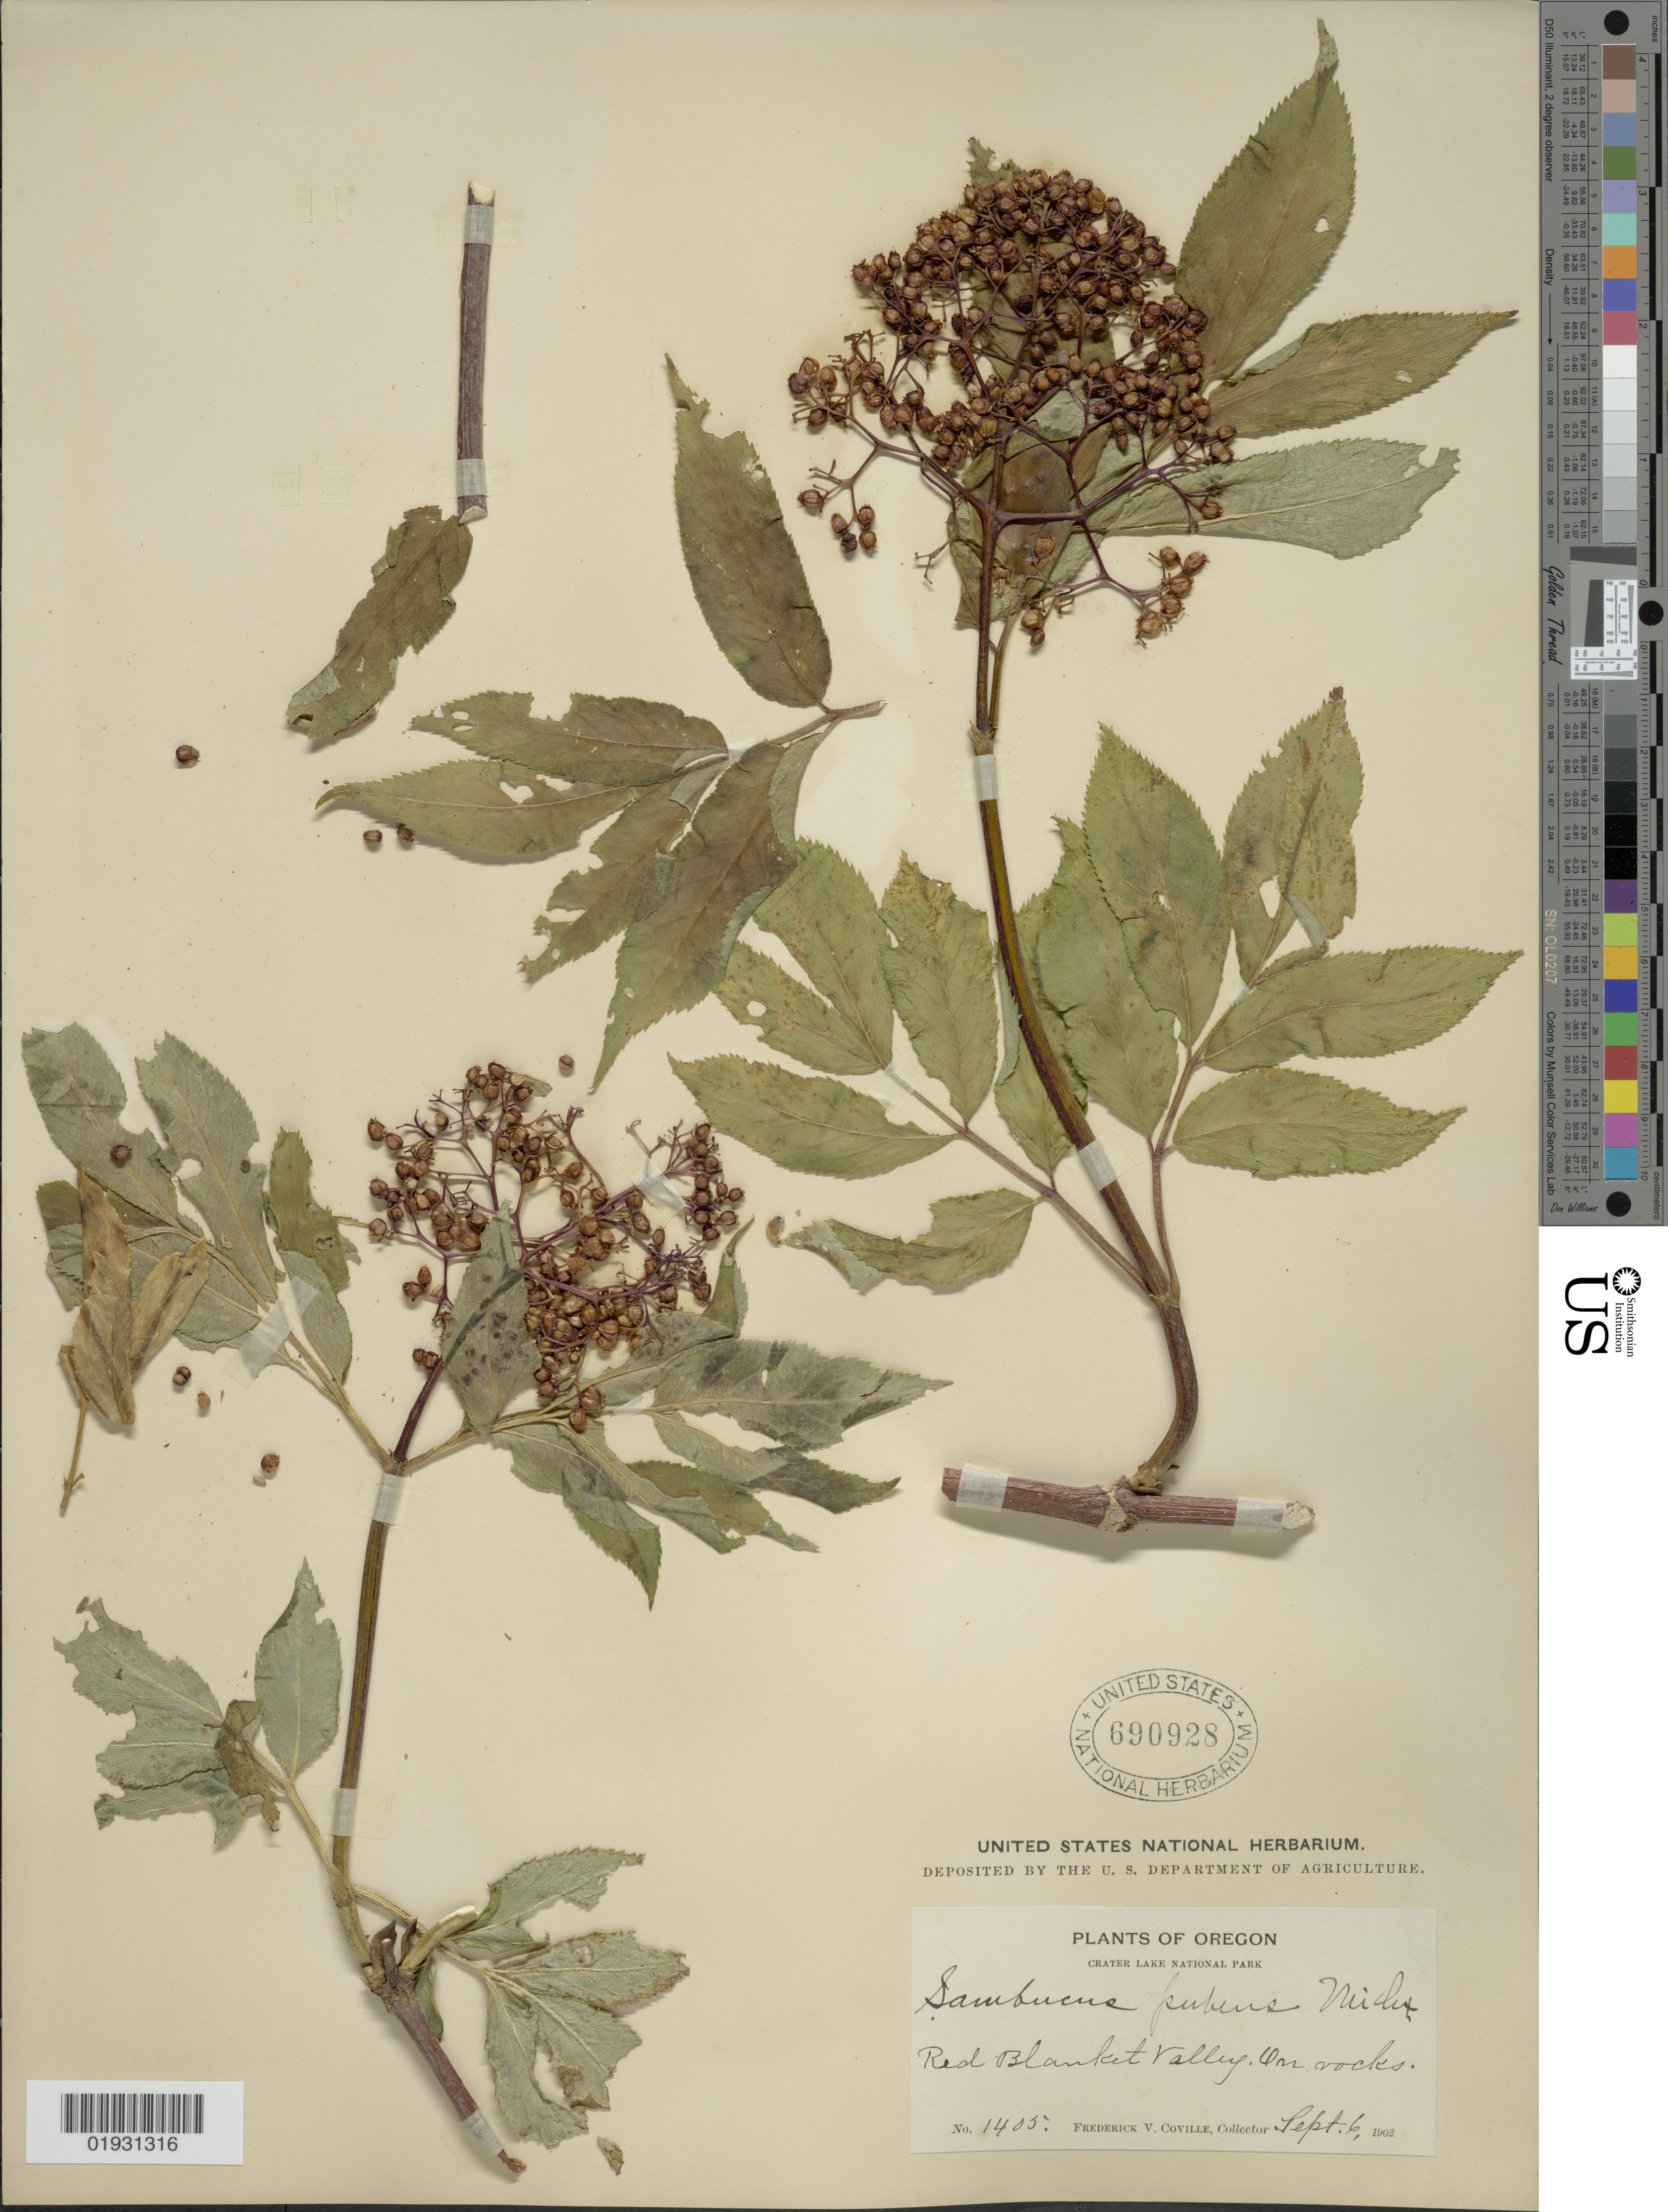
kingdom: Plantae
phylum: Tracheophyta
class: Magnoliopsida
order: Dipsacales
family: Viburnaceae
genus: Sambucus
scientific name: Sambucus racemosa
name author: L.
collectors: F. V. Coville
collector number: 1405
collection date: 1902-09-06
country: United States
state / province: Oregon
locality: Crater Lake National Park, Red Blanket Valley.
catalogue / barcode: US 690928